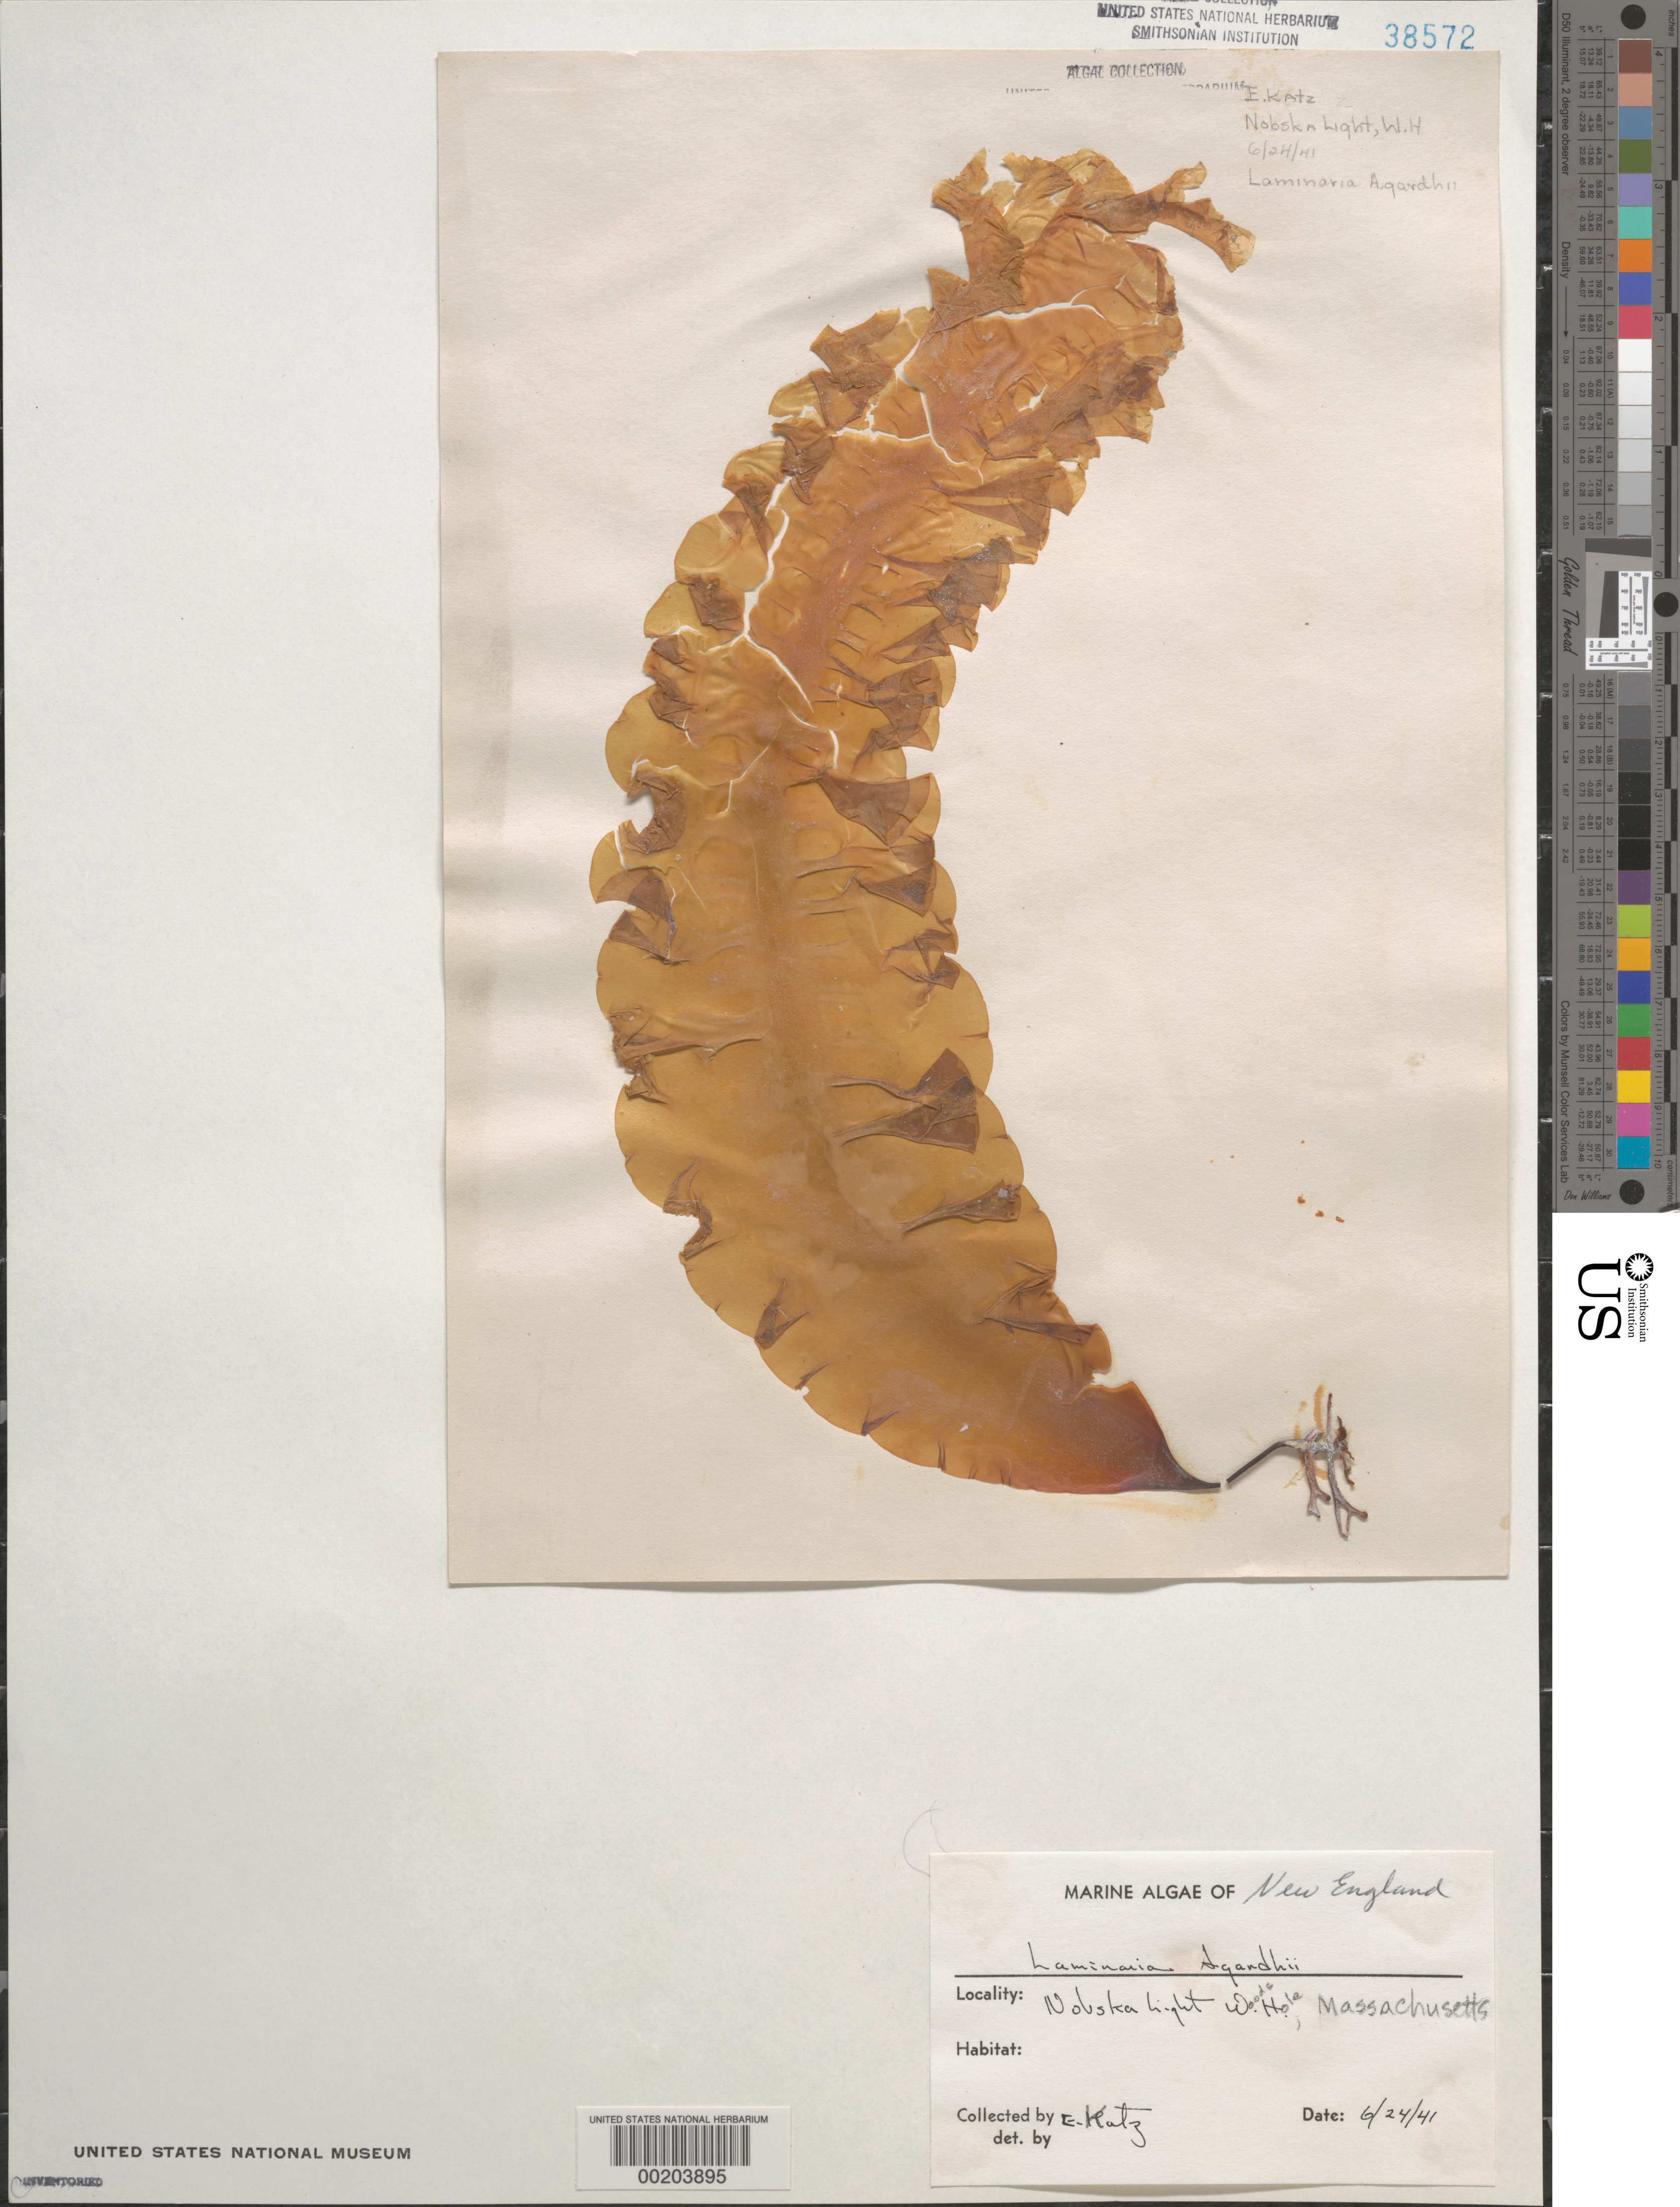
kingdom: Chromista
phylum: Ochrophyta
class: Phaeophyceae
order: Laminariales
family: Laminariaceae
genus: Saccharina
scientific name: Saccharina latissima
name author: C.E. Lane et al.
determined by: Algae name updating Project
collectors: E. Katz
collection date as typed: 24 Jun 1911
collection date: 1911-06-24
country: United States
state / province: Massachusetts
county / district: Barnstable County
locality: Woods Hole, Nobska Point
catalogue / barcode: US 38572